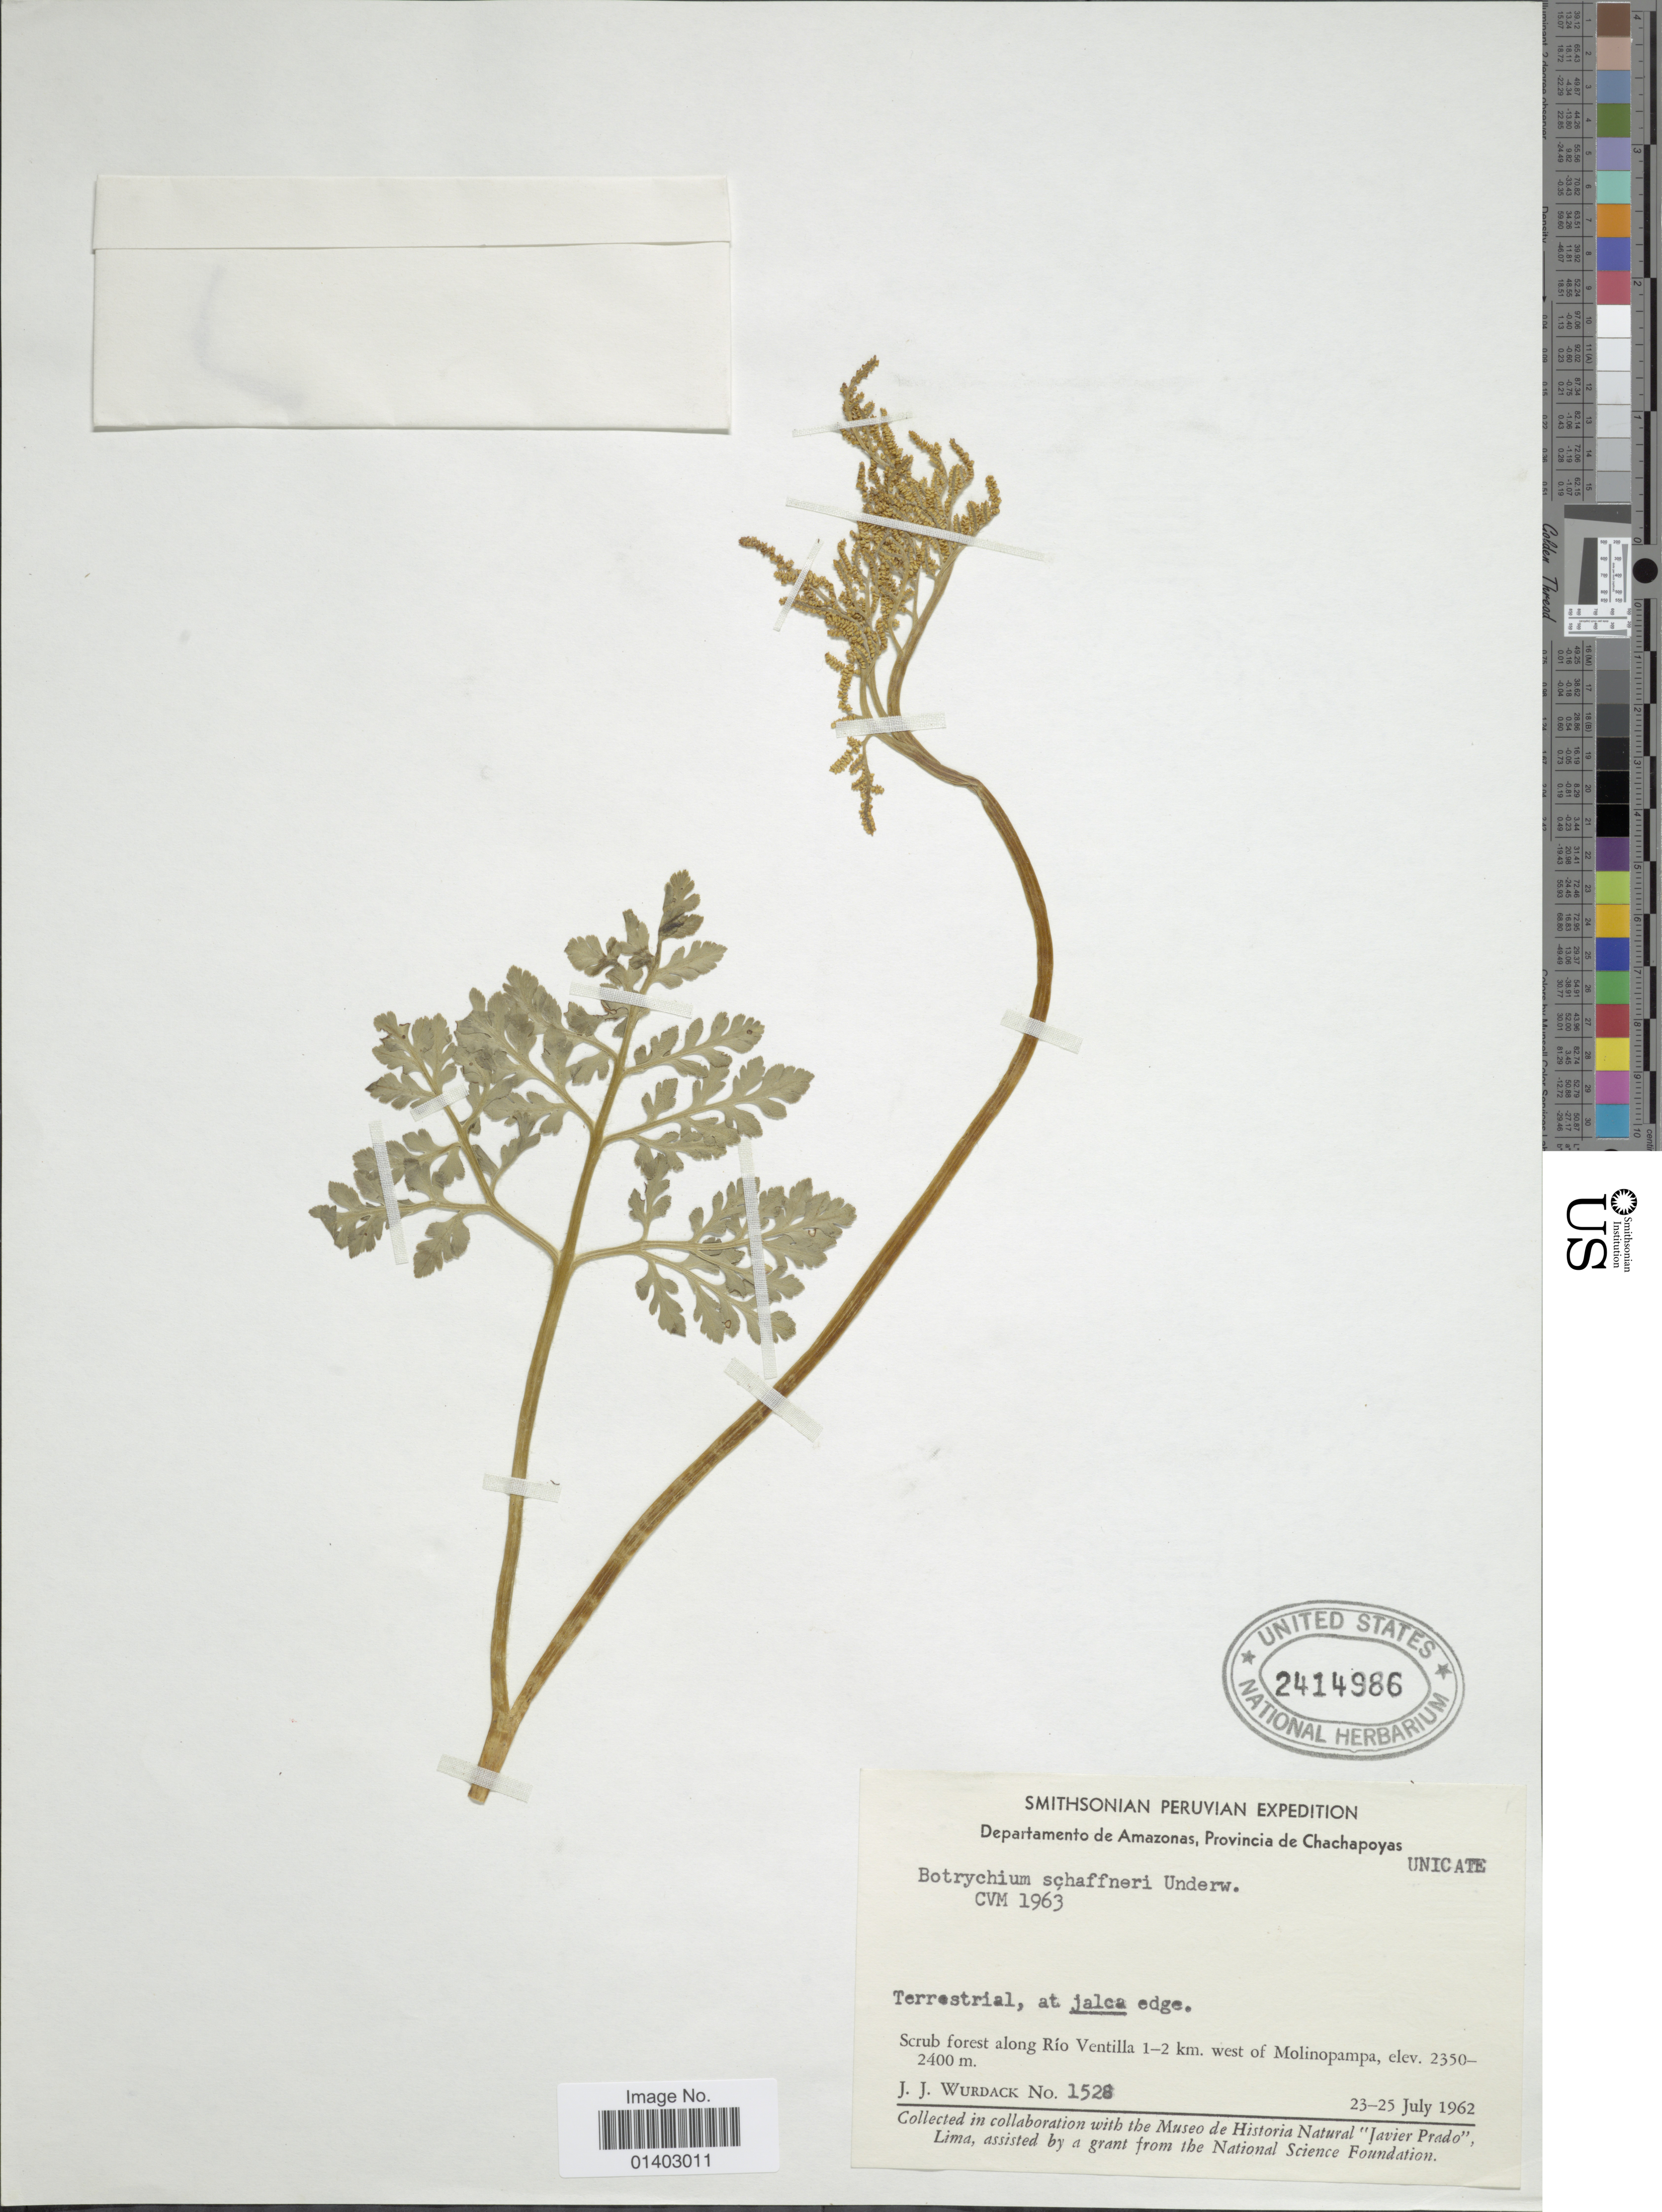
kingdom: Plantae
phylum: Tracheophyta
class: Polypodiopsida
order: Ophioglossales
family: Ophioglossaceae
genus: Botrychium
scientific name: Botrychium schaffneri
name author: Underw.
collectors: J. J. Wurdack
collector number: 1528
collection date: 1962-07-23/1962-07-25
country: Peru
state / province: Amazonas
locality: Provincia de Chachapoyas, Scrub forest along Río ventilla 1-2 km. west of Molinopampa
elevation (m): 2350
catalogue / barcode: US 2414986